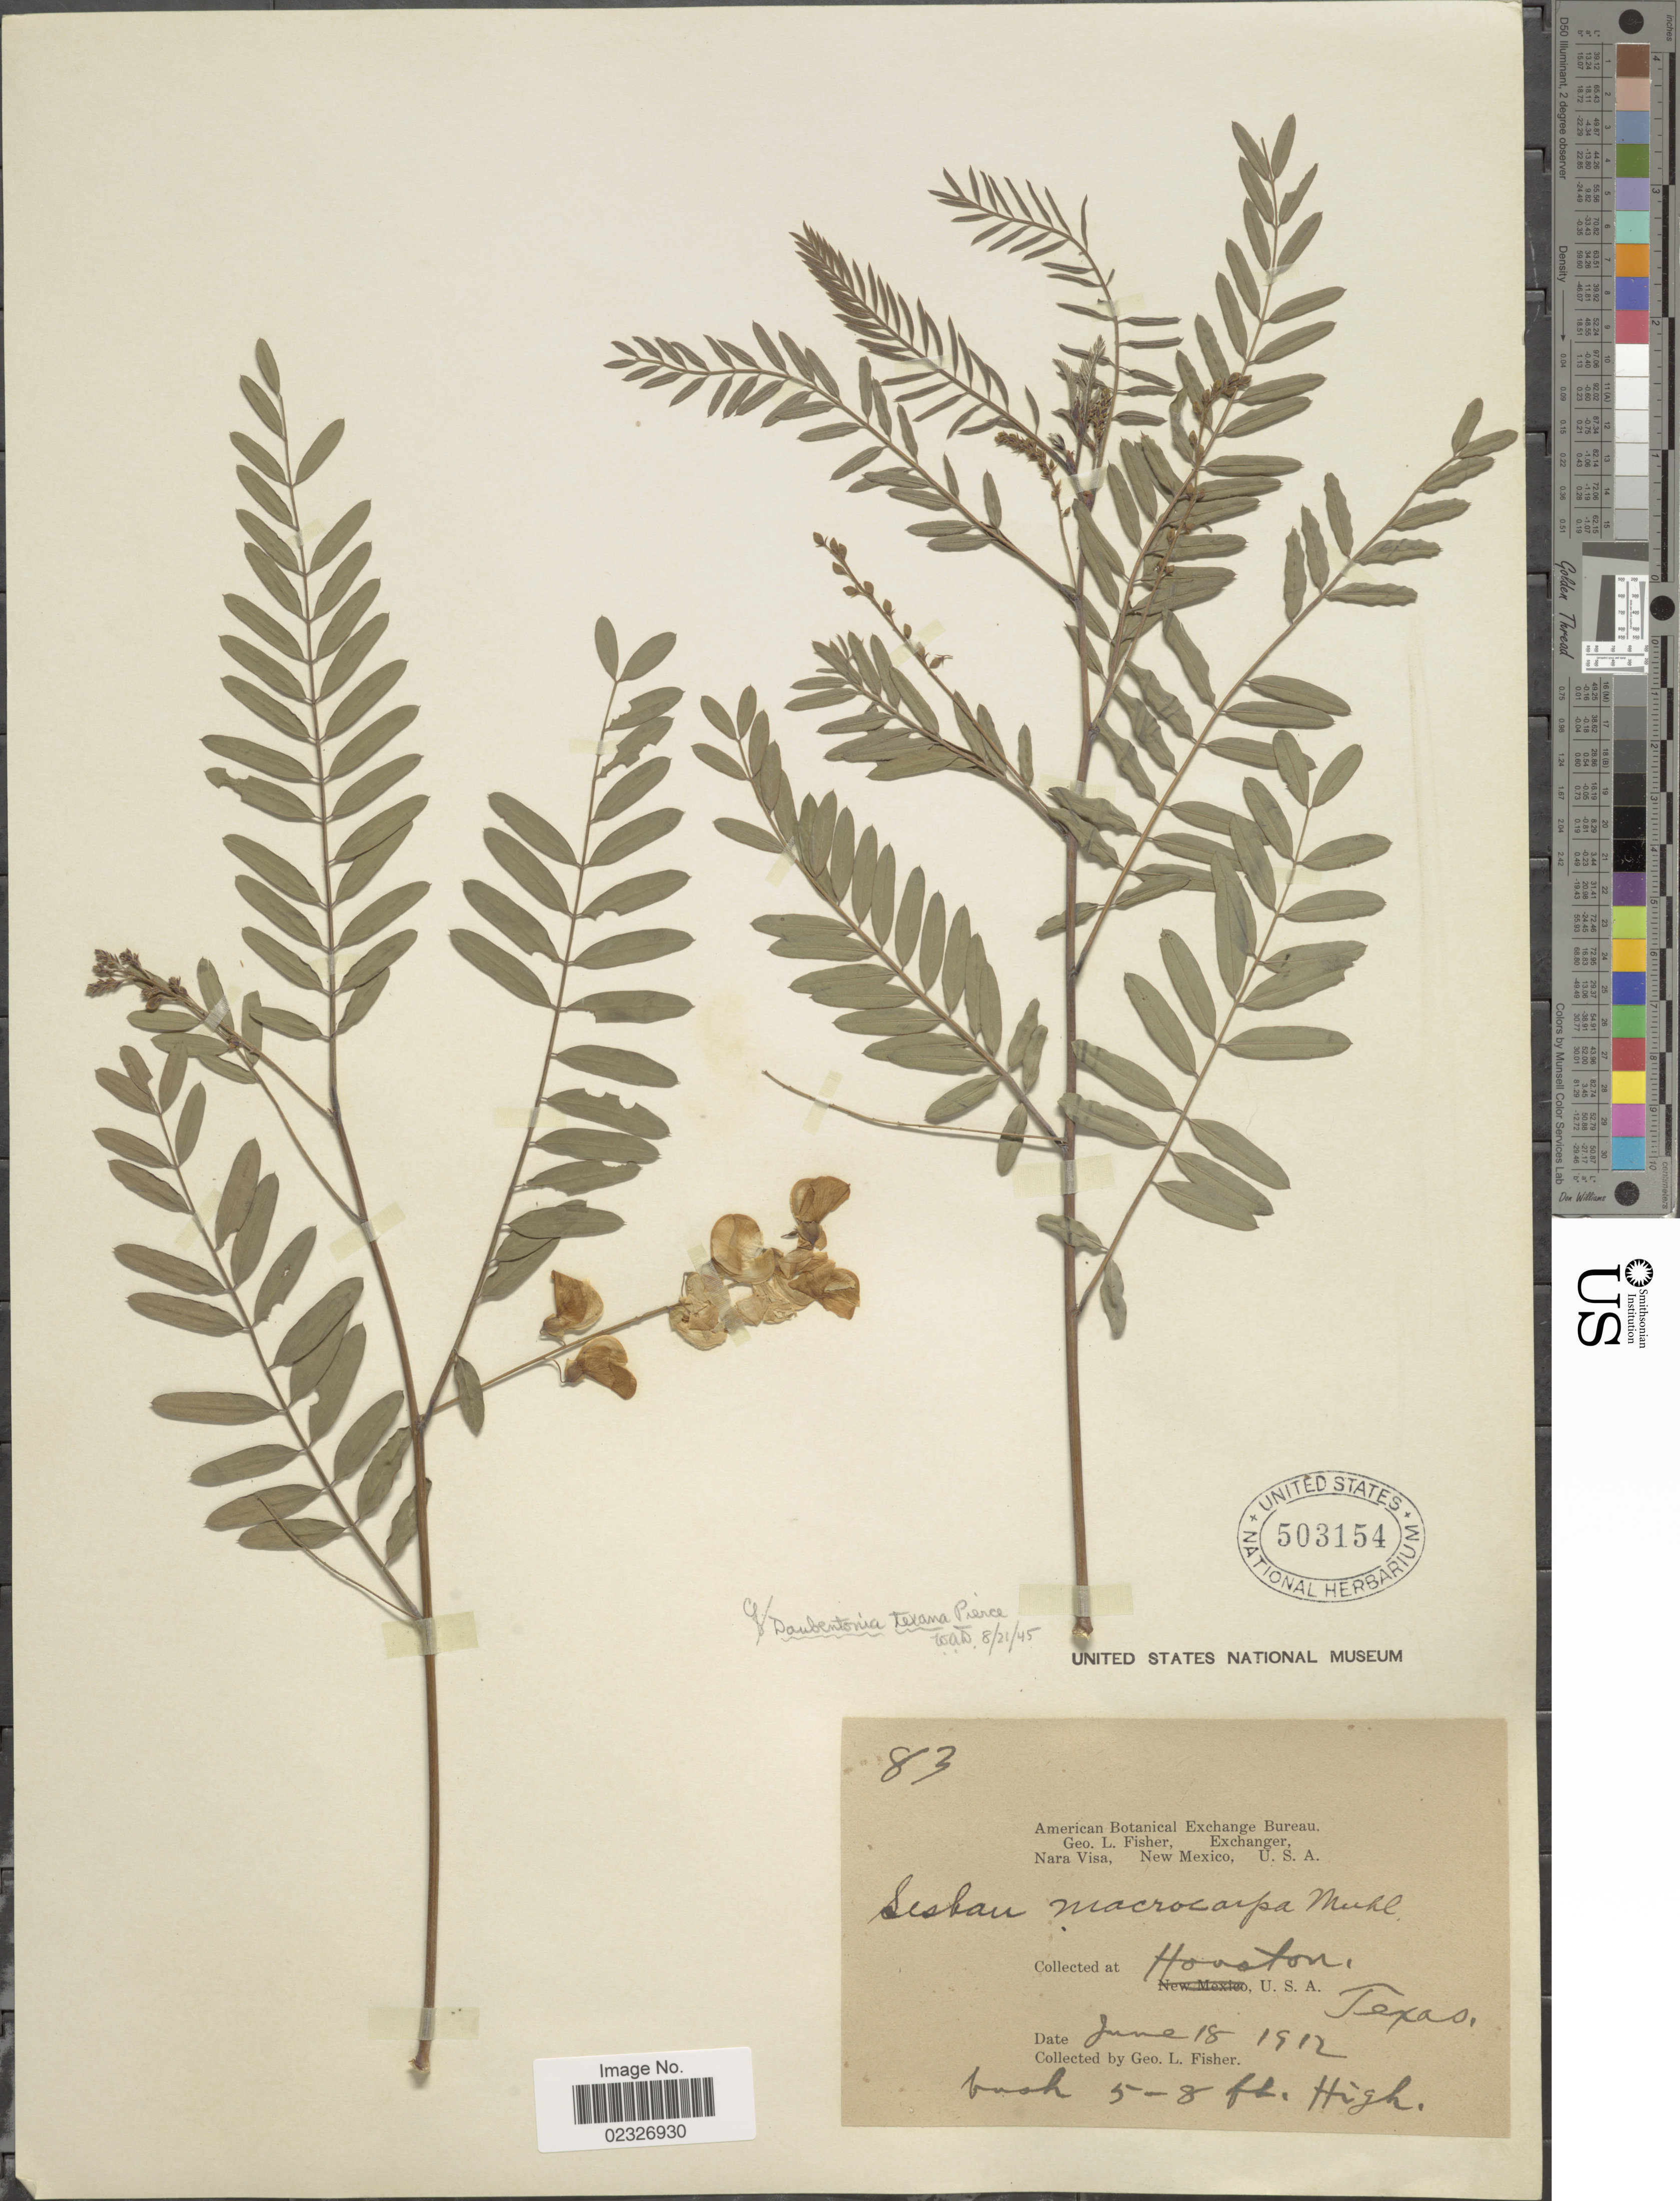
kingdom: Plantae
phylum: Tracheophyta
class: Magnoliopsida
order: Fabales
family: Fabaceae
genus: Sesbania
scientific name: Sesbania drummondii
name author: (Rydb.) Cory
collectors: G. L. Fisher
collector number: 83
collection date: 1912-06-18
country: United States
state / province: Texas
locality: Houston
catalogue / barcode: US 503154